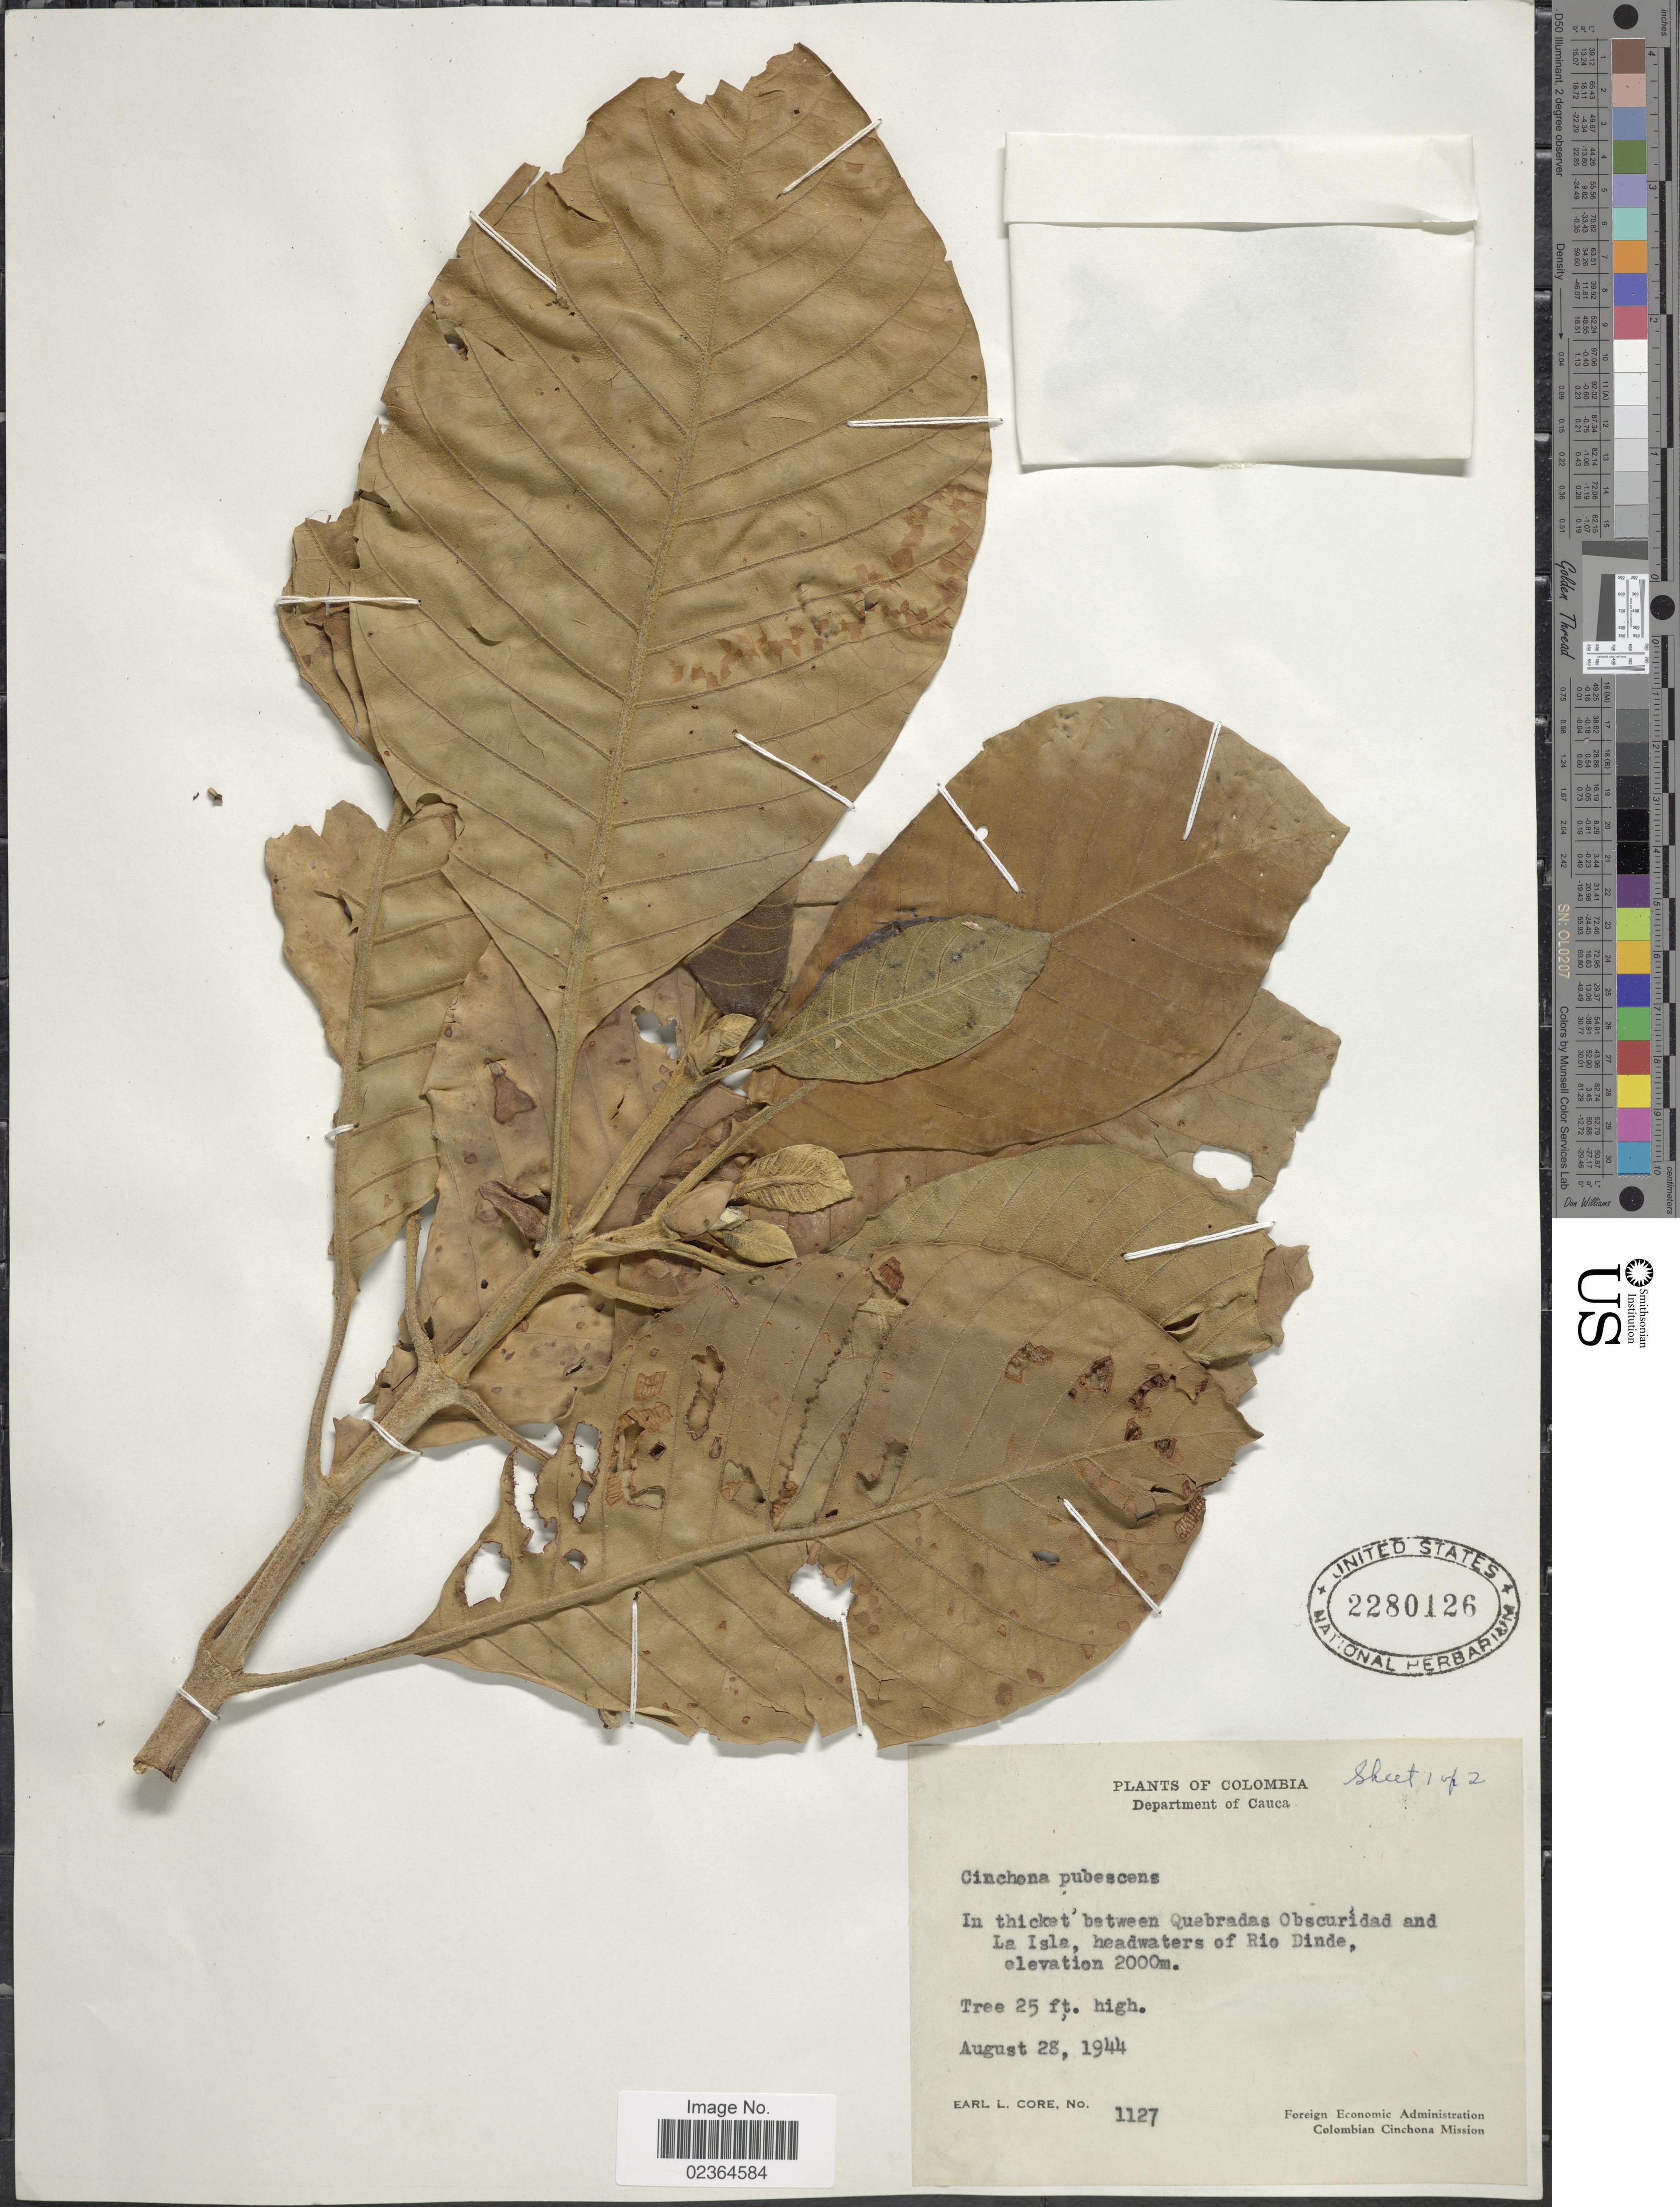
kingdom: Plantae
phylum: Tracheophyta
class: Magnoliopsida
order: Gentianales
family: Rubiaceae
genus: Cinchona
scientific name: Cinchona pubescens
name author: Vahl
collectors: E. L. Core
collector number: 1127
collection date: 1944-08-28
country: Colombia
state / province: Cauca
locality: Between Quebradas Obscuridad and La Isla, headwaters of Rio Dinde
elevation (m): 2000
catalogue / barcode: US 2280126